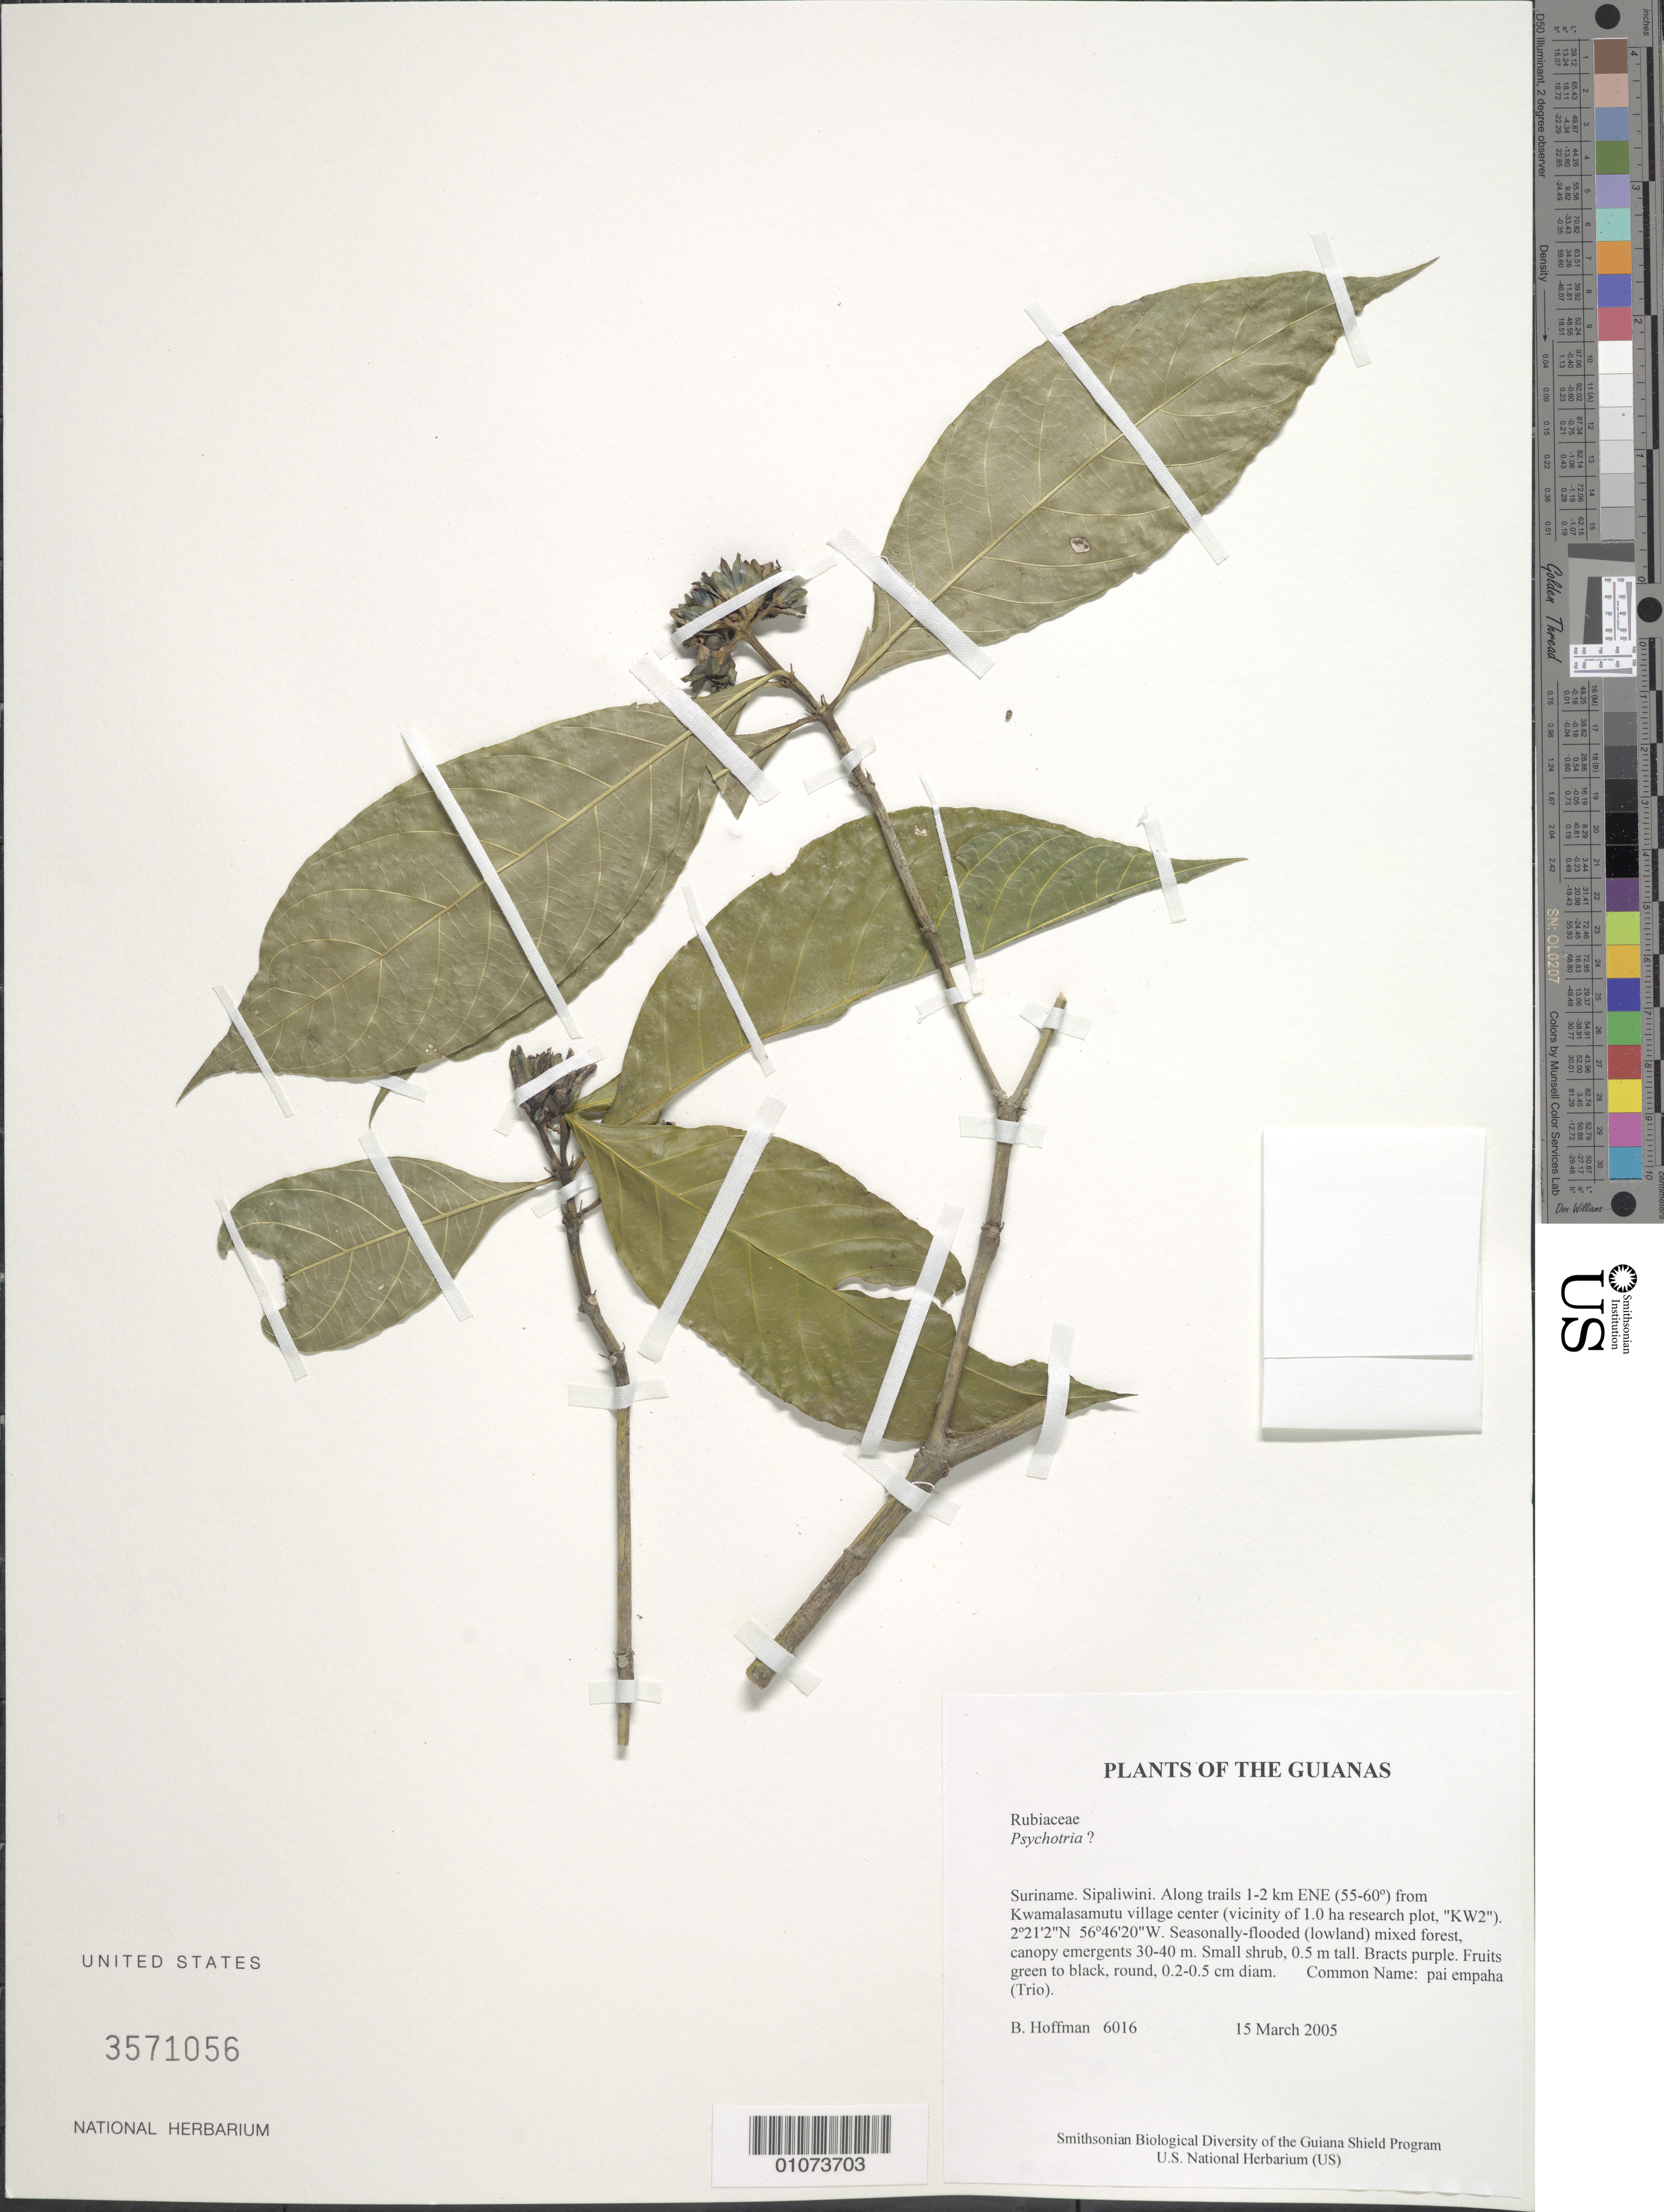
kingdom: Plantae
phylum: Tracheophyta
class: Magnoliopsida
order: Gentianales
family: Rubiaceae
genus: Psychotria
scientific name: Psychotria sp.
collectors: B. Hoffman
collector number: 6016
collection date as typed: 15 March 2005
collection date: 2005-03-15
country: Suriname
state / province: Sipaliwini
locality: Along trails 1-2 km ENE (55-60º) from Kwamalasamutu village center (vicinity of 1.0 ha research plot, "KW2")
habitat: Seasonally-flooded (lowland) mixed forest, canopy emergents 30-40 m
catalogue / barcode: US 3571056